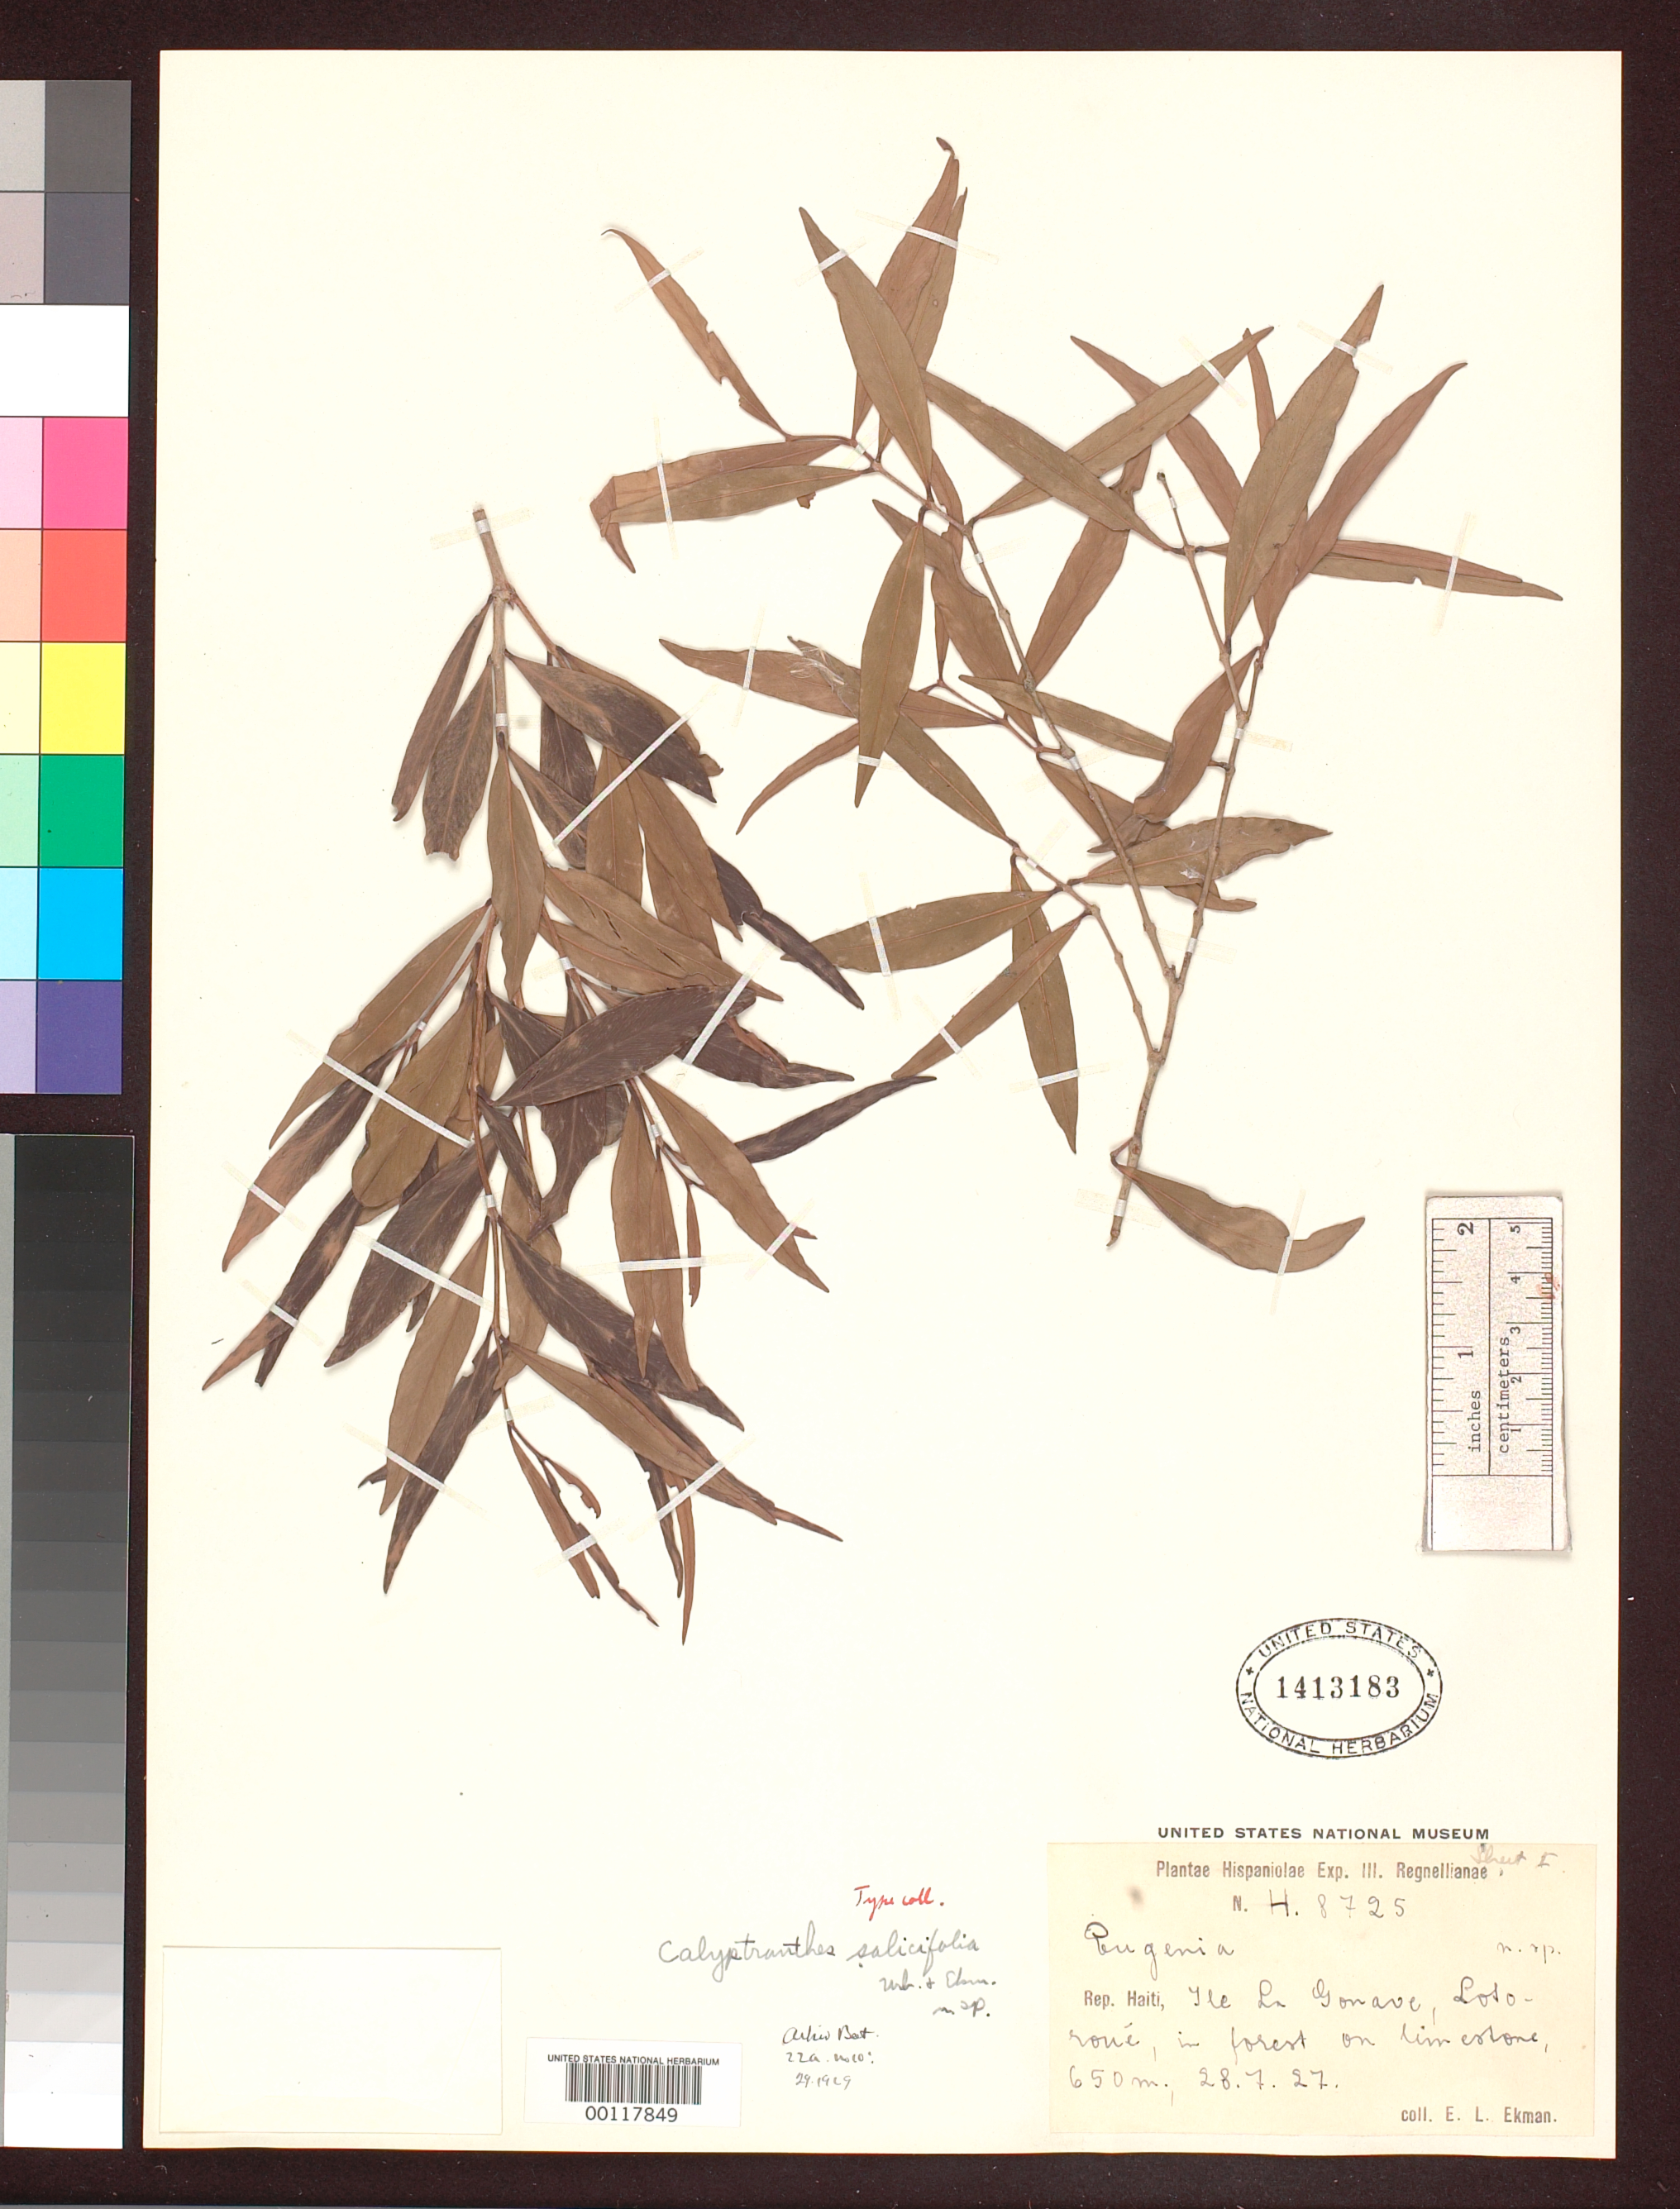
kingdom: Plantae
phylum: Tracheophyta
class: Magnoliopsida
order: Myrtales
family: Myrtaceae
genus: Calyptranthes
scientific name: Calyptranthes salicifolia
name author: Urb. & Ekman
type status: Isotype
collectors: E. L. Ekman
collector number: H 8725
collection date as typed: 28 Jan 1927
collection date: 1927-01-28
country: Haiti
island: Hispaniola Island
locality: La Gonave, Lotoroue.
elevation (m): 650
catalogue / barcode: US 1413183